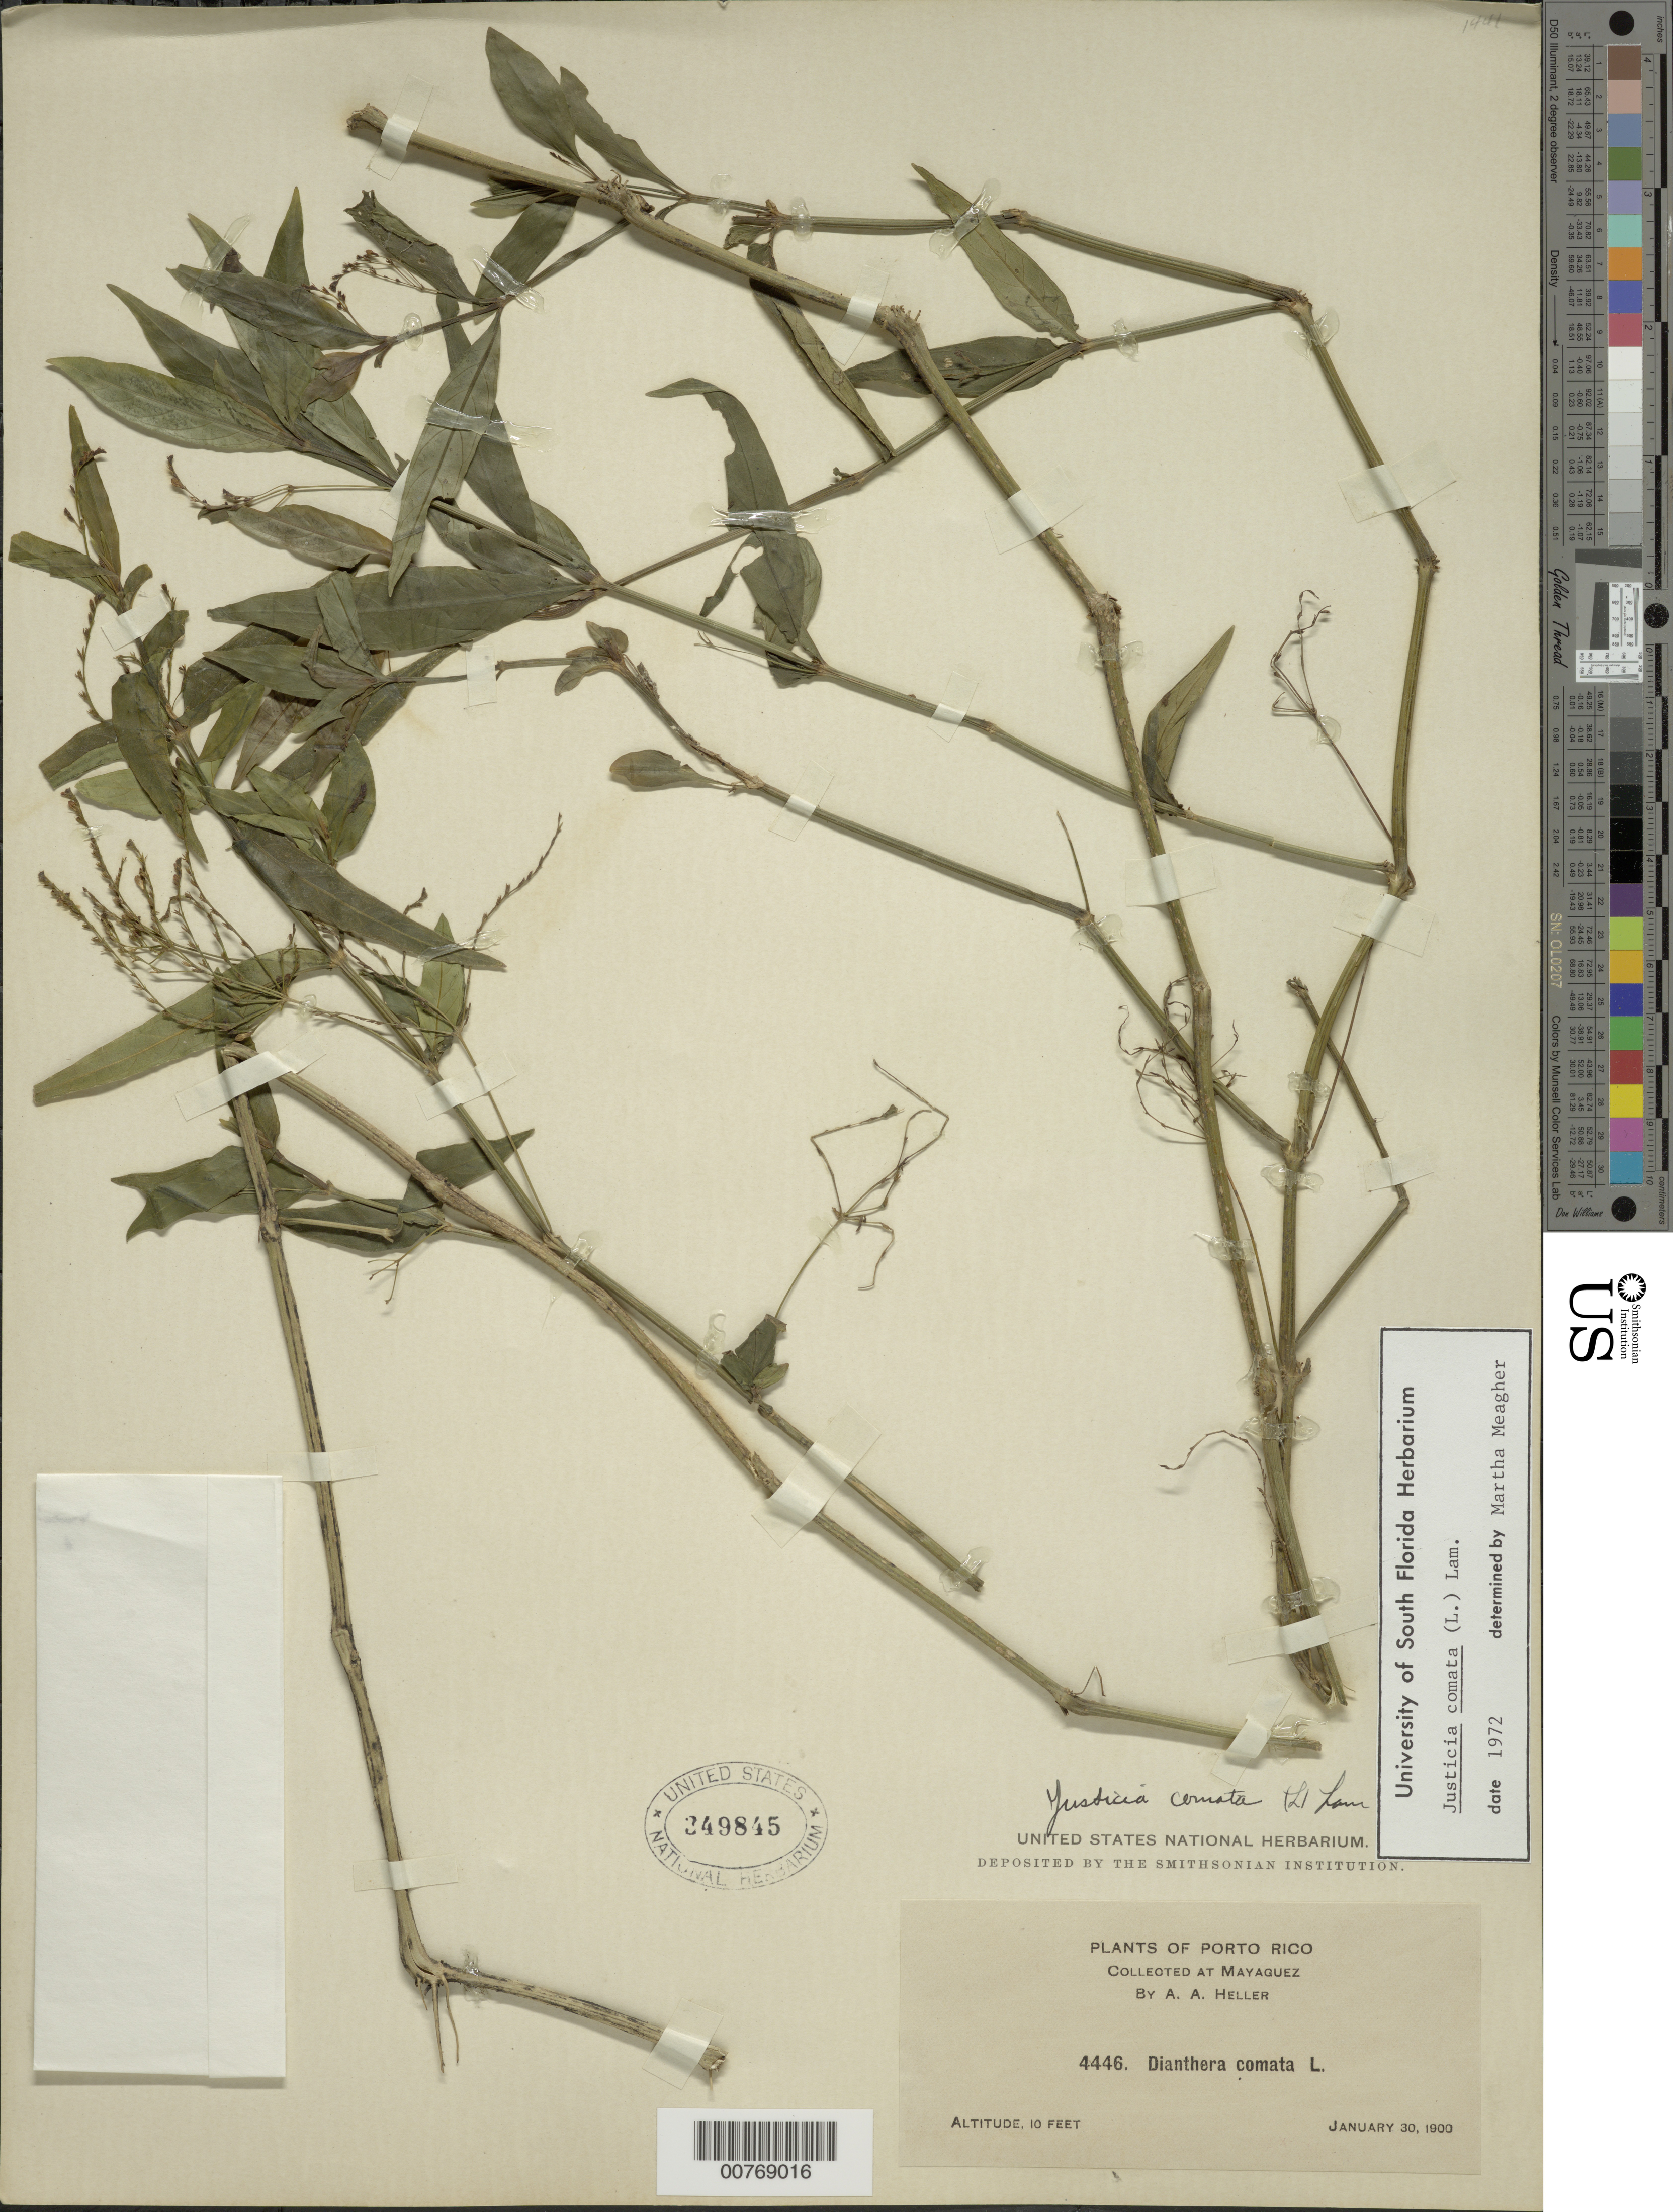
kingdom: Plantae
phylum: Tracheophyta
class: Magnoliopsida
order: Lamiales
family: Acanthaceae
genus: Justicia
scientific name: Justicia comata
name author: (L.) Lam.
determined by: Meagher, M.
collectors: A. A. Heller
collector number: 4446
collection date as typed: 30 Jan 1900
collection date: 1900-01-30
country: Puerto Rico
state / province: Mayagüez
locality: Mayaguez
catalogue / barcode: US 349845